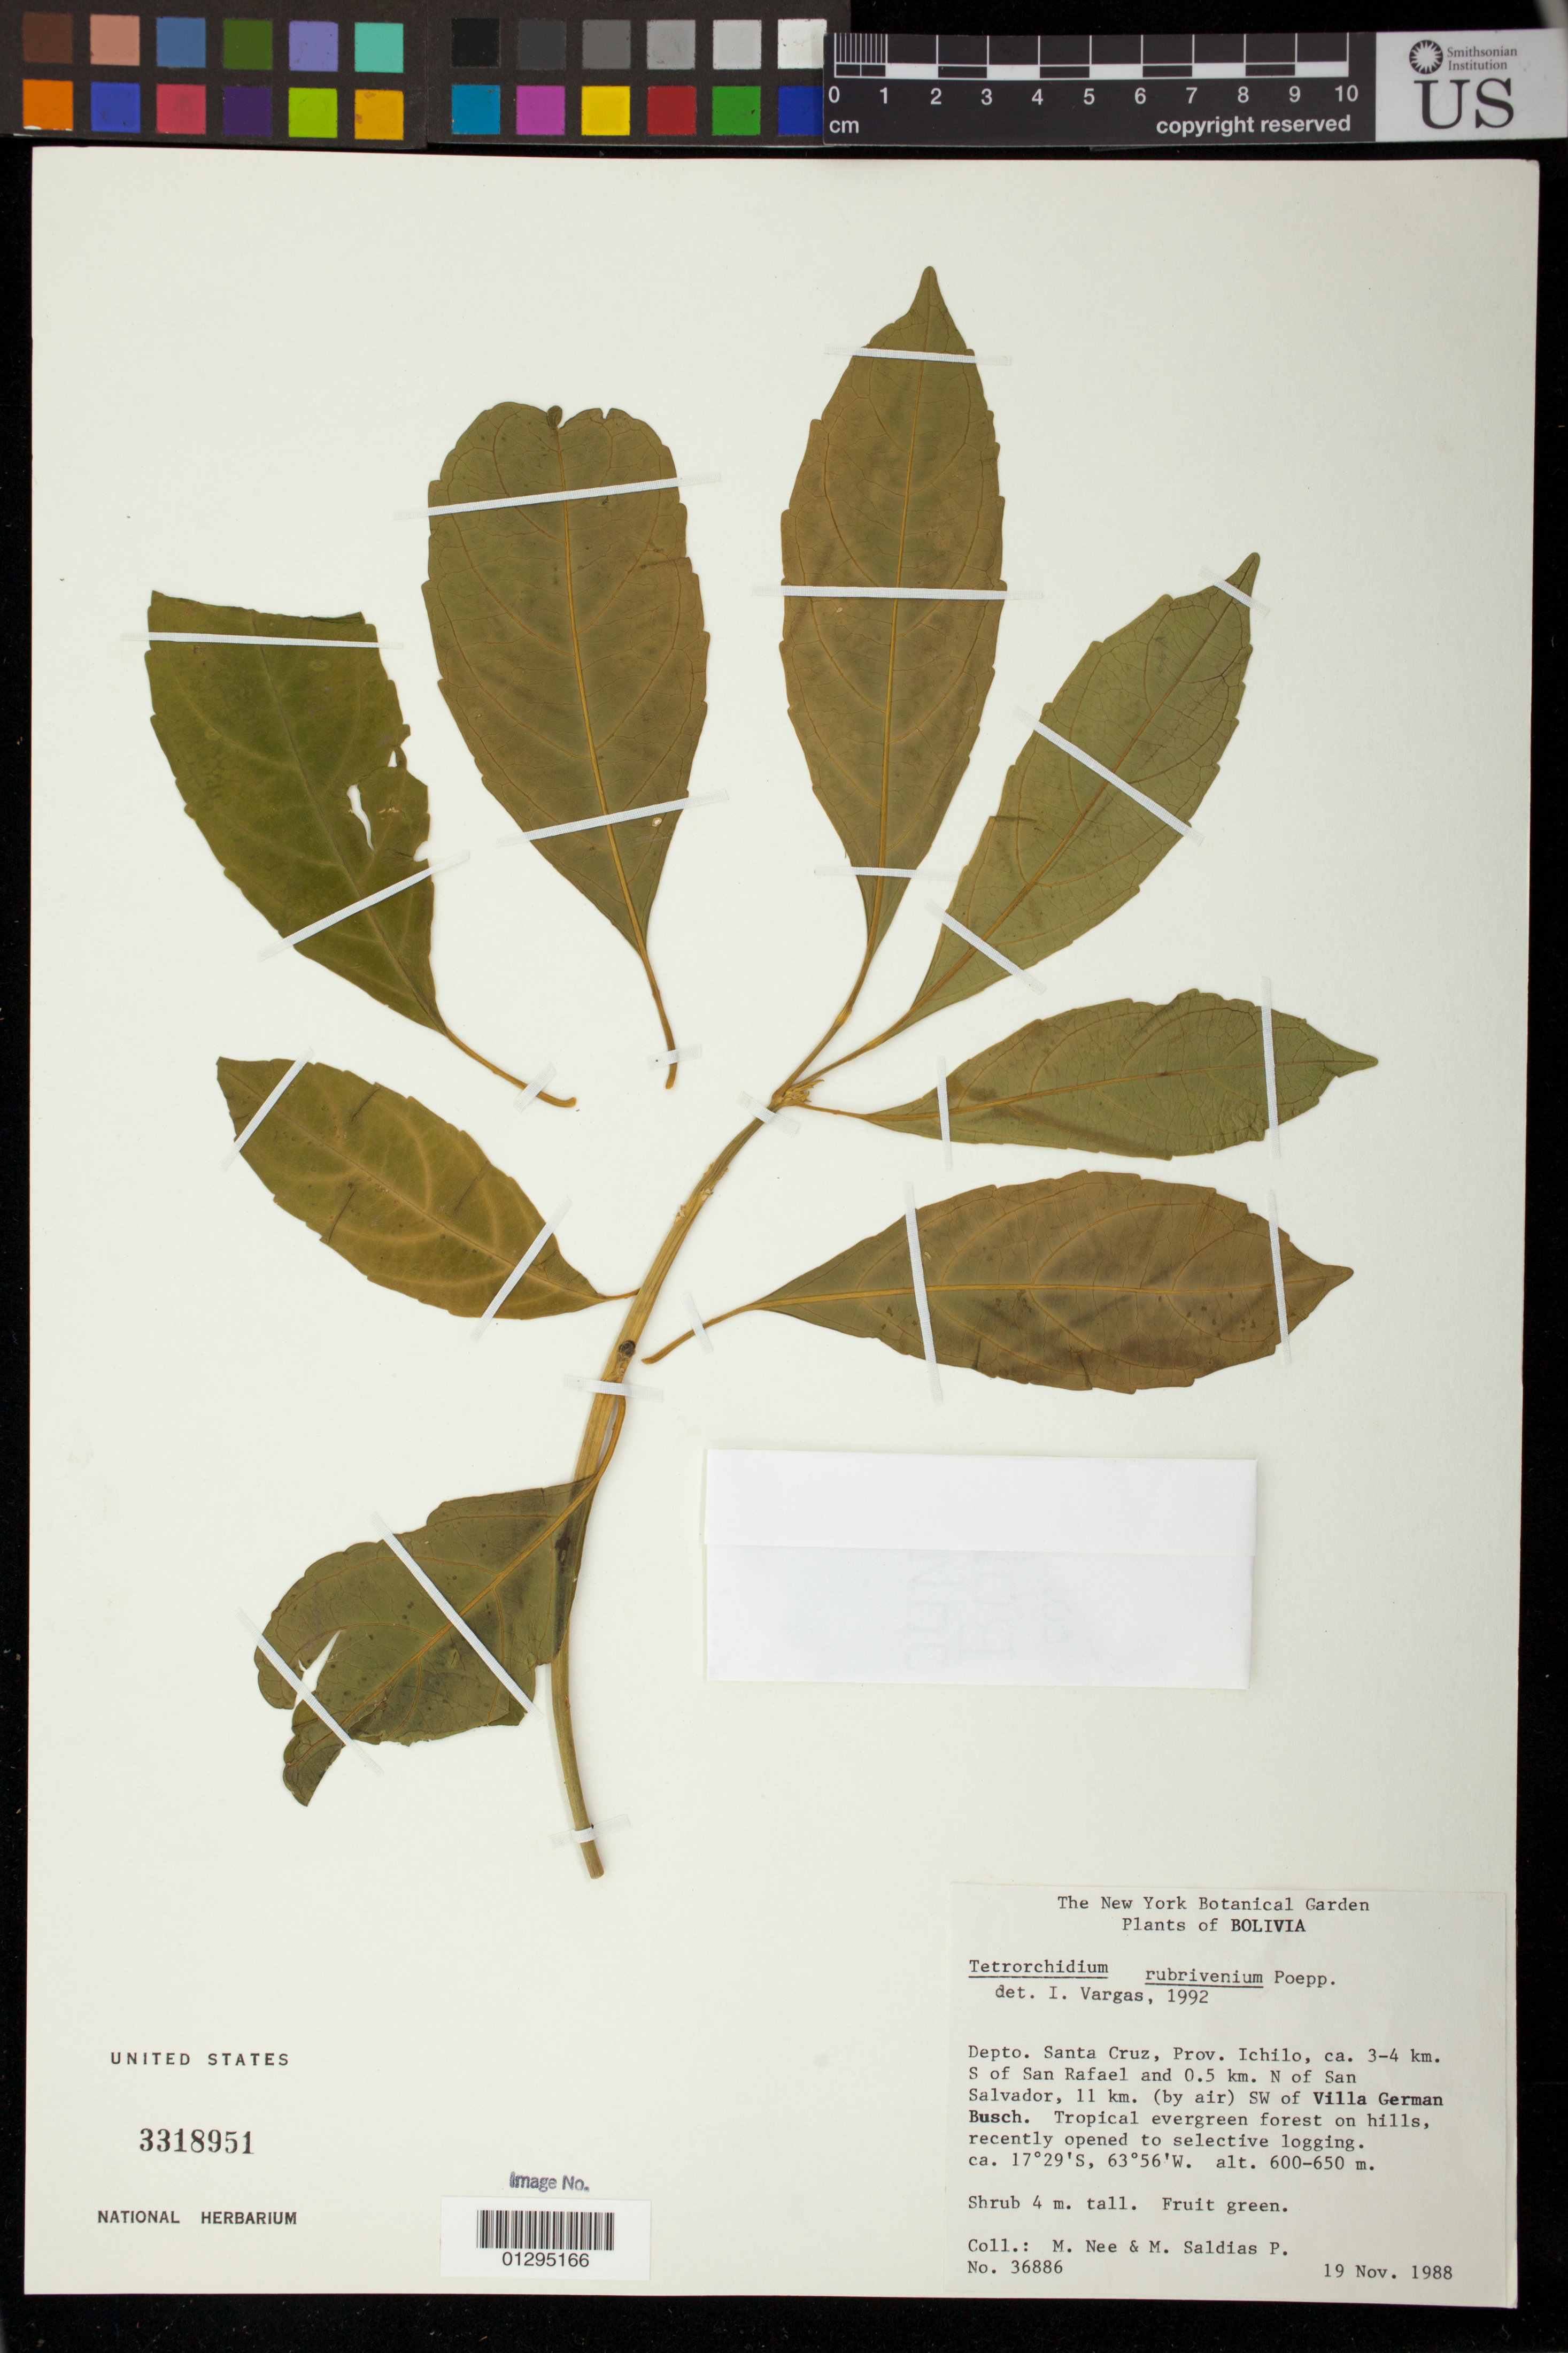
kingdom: Plantae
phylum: Tracheophyta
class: Magnoliopsida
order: Malpighiales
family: Euphorbiaceae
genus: Tetrorchidium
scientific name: Tetrorchidium rubrivenium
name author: Poepp.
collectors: M. Nee & M. Saldias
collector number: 36886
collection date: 1988-11-19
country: Bolivia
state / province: Santa Cruz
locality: Prov. Ichilo, ca. 3-4 km. S of San Rafael and 0.5 km. N of San Salvador, 11 km. (by air) SW of Villa German Busch.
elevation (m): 600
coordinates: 17°29'S, 63°56'W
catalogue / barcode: US 3318951